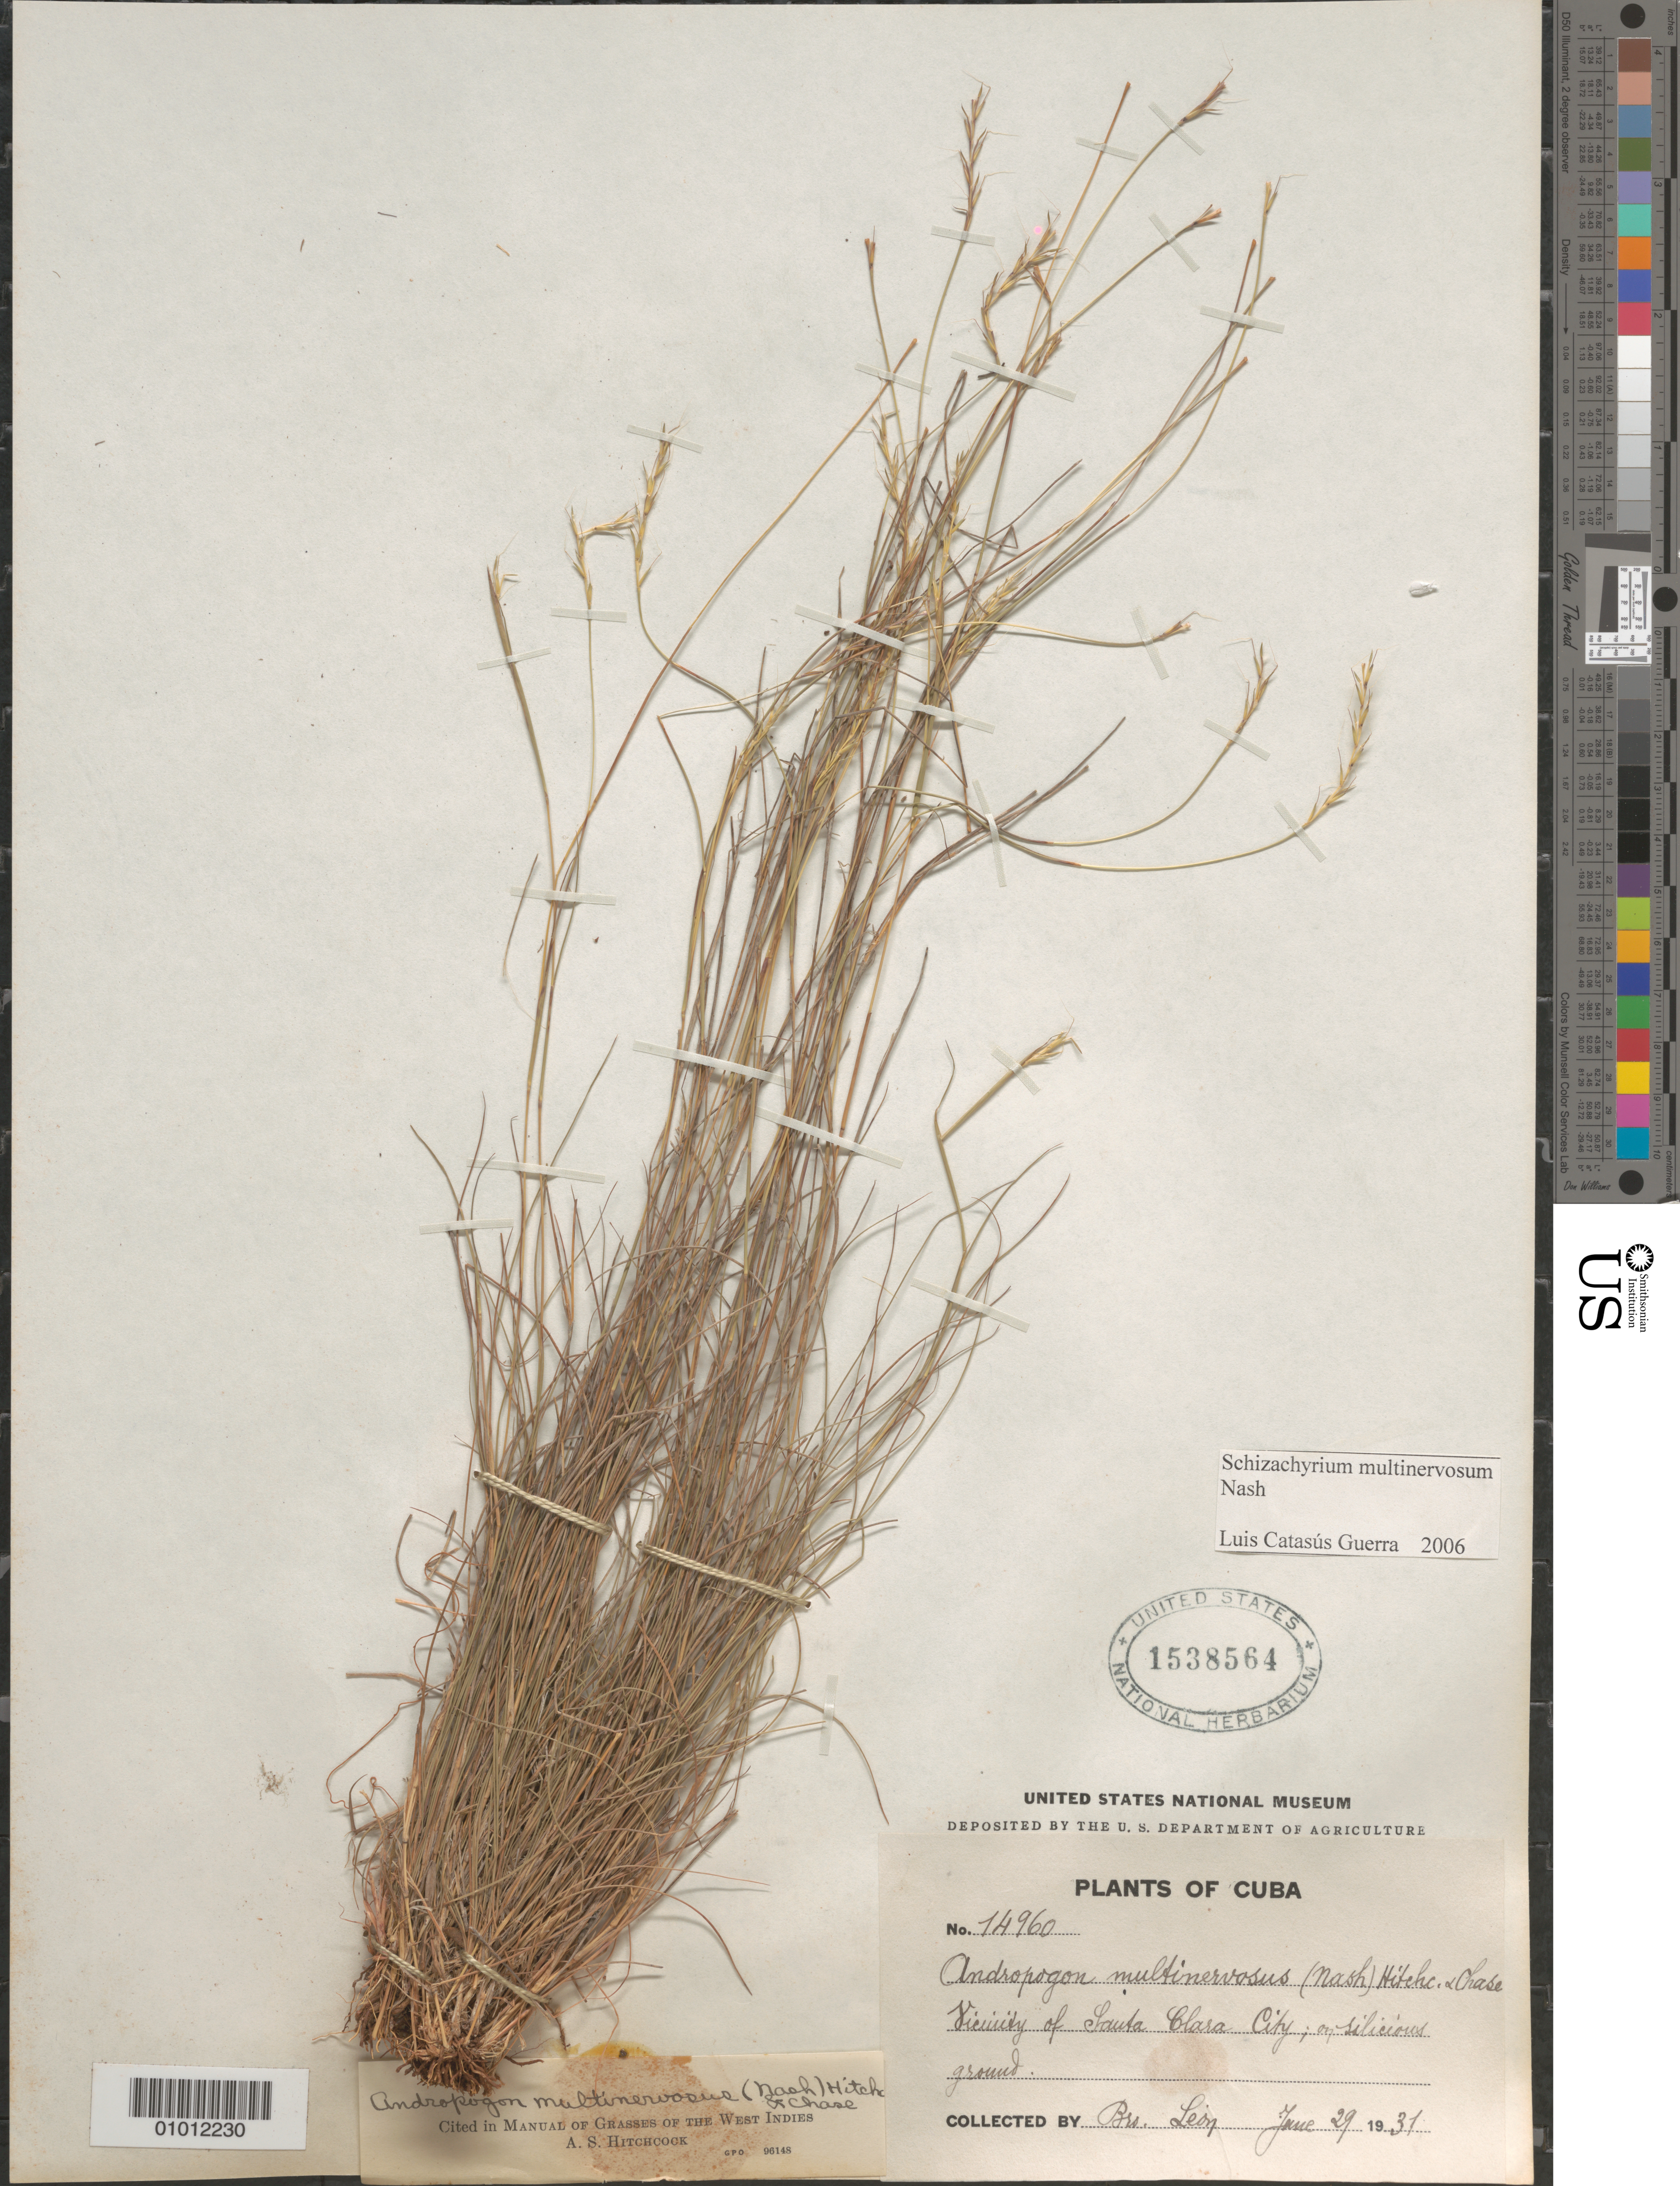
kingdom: Plantae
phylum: Tracheophyta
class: Liliopsida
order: Poales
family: Poaceae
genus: Schizachyrium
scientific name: Schizachyrium multinervosum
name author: Nash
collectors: Bro. León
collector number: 14960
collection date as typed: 29 Jun 1931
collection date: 1931-06-29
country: Cuba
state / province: Villa Clara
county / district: Santa Clara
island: Cuba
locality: Vic of Santa Clara City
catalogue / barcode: US 1538564